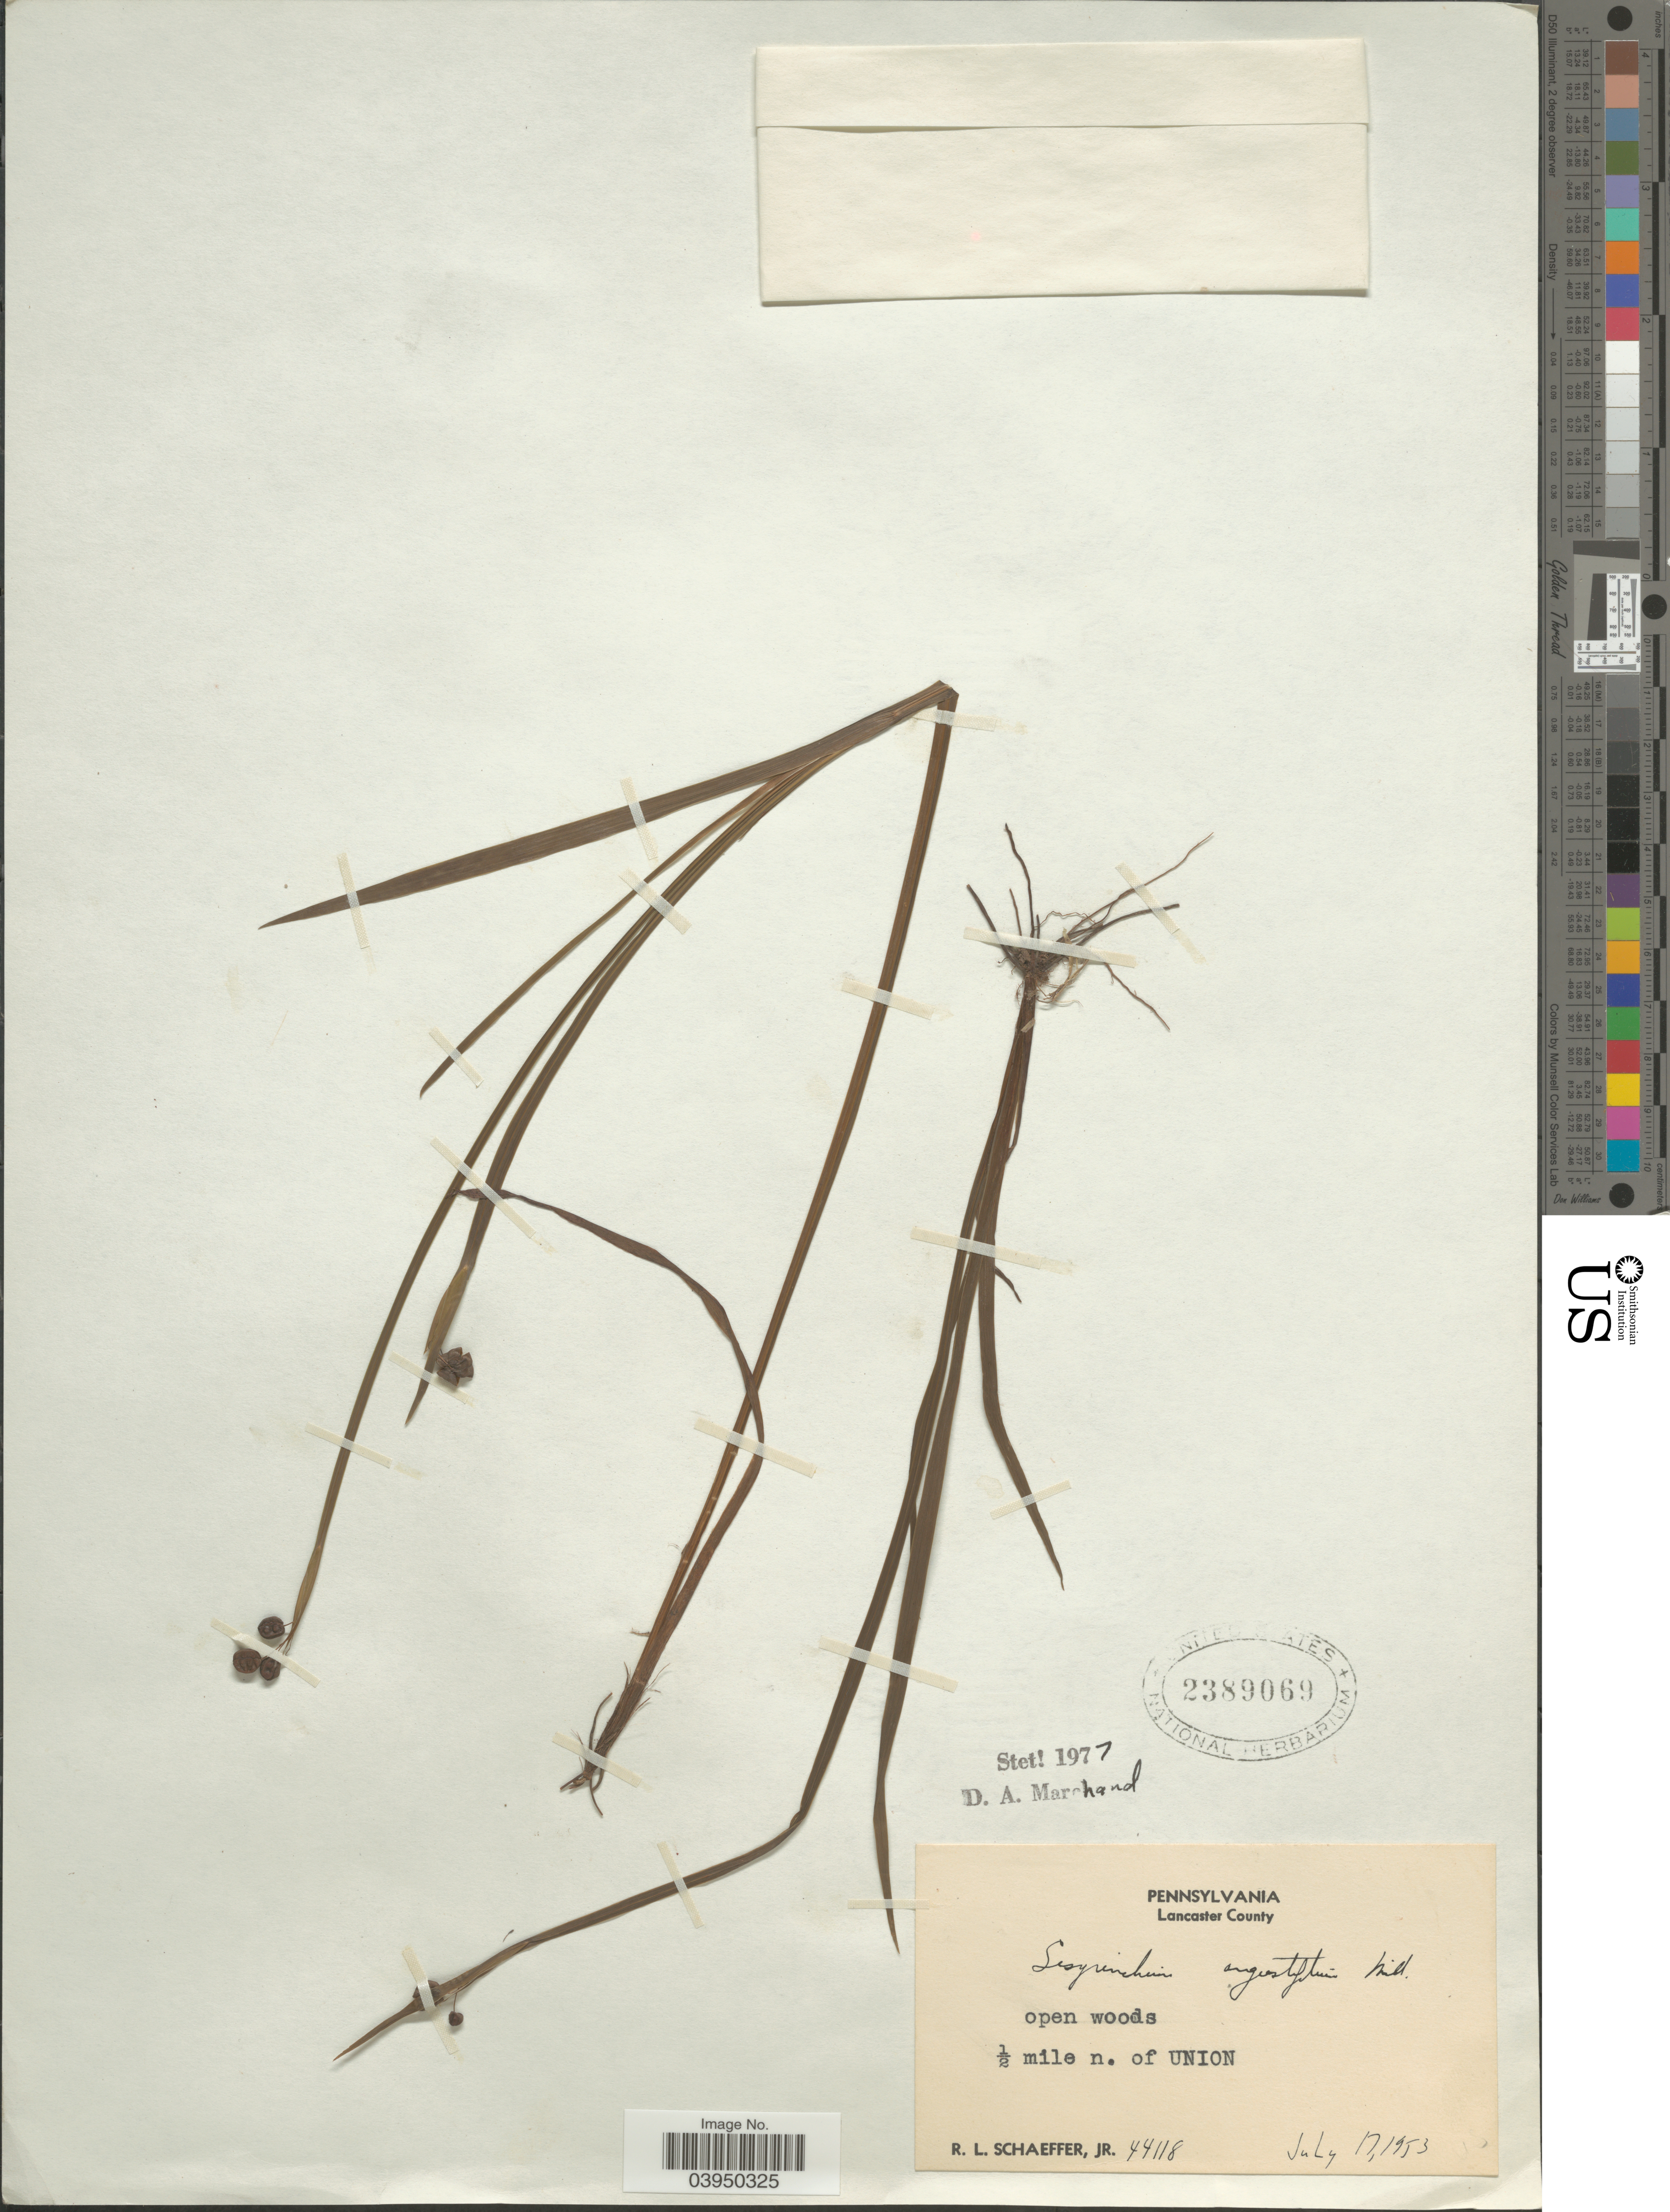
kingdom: Plantae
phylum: Tracheophyta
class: Liliopsida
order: Asparagales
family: Iridaceae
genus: Sisyrinchium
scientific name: Sisyrinchium angustifolium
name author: Mill.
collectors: R. L. Schaeffer Jr.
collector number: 44118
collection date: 1953-07-17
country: United States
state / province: Pennsylvania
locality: Lancaster County. ½ mile n. of Union.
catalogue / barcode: US 2389069